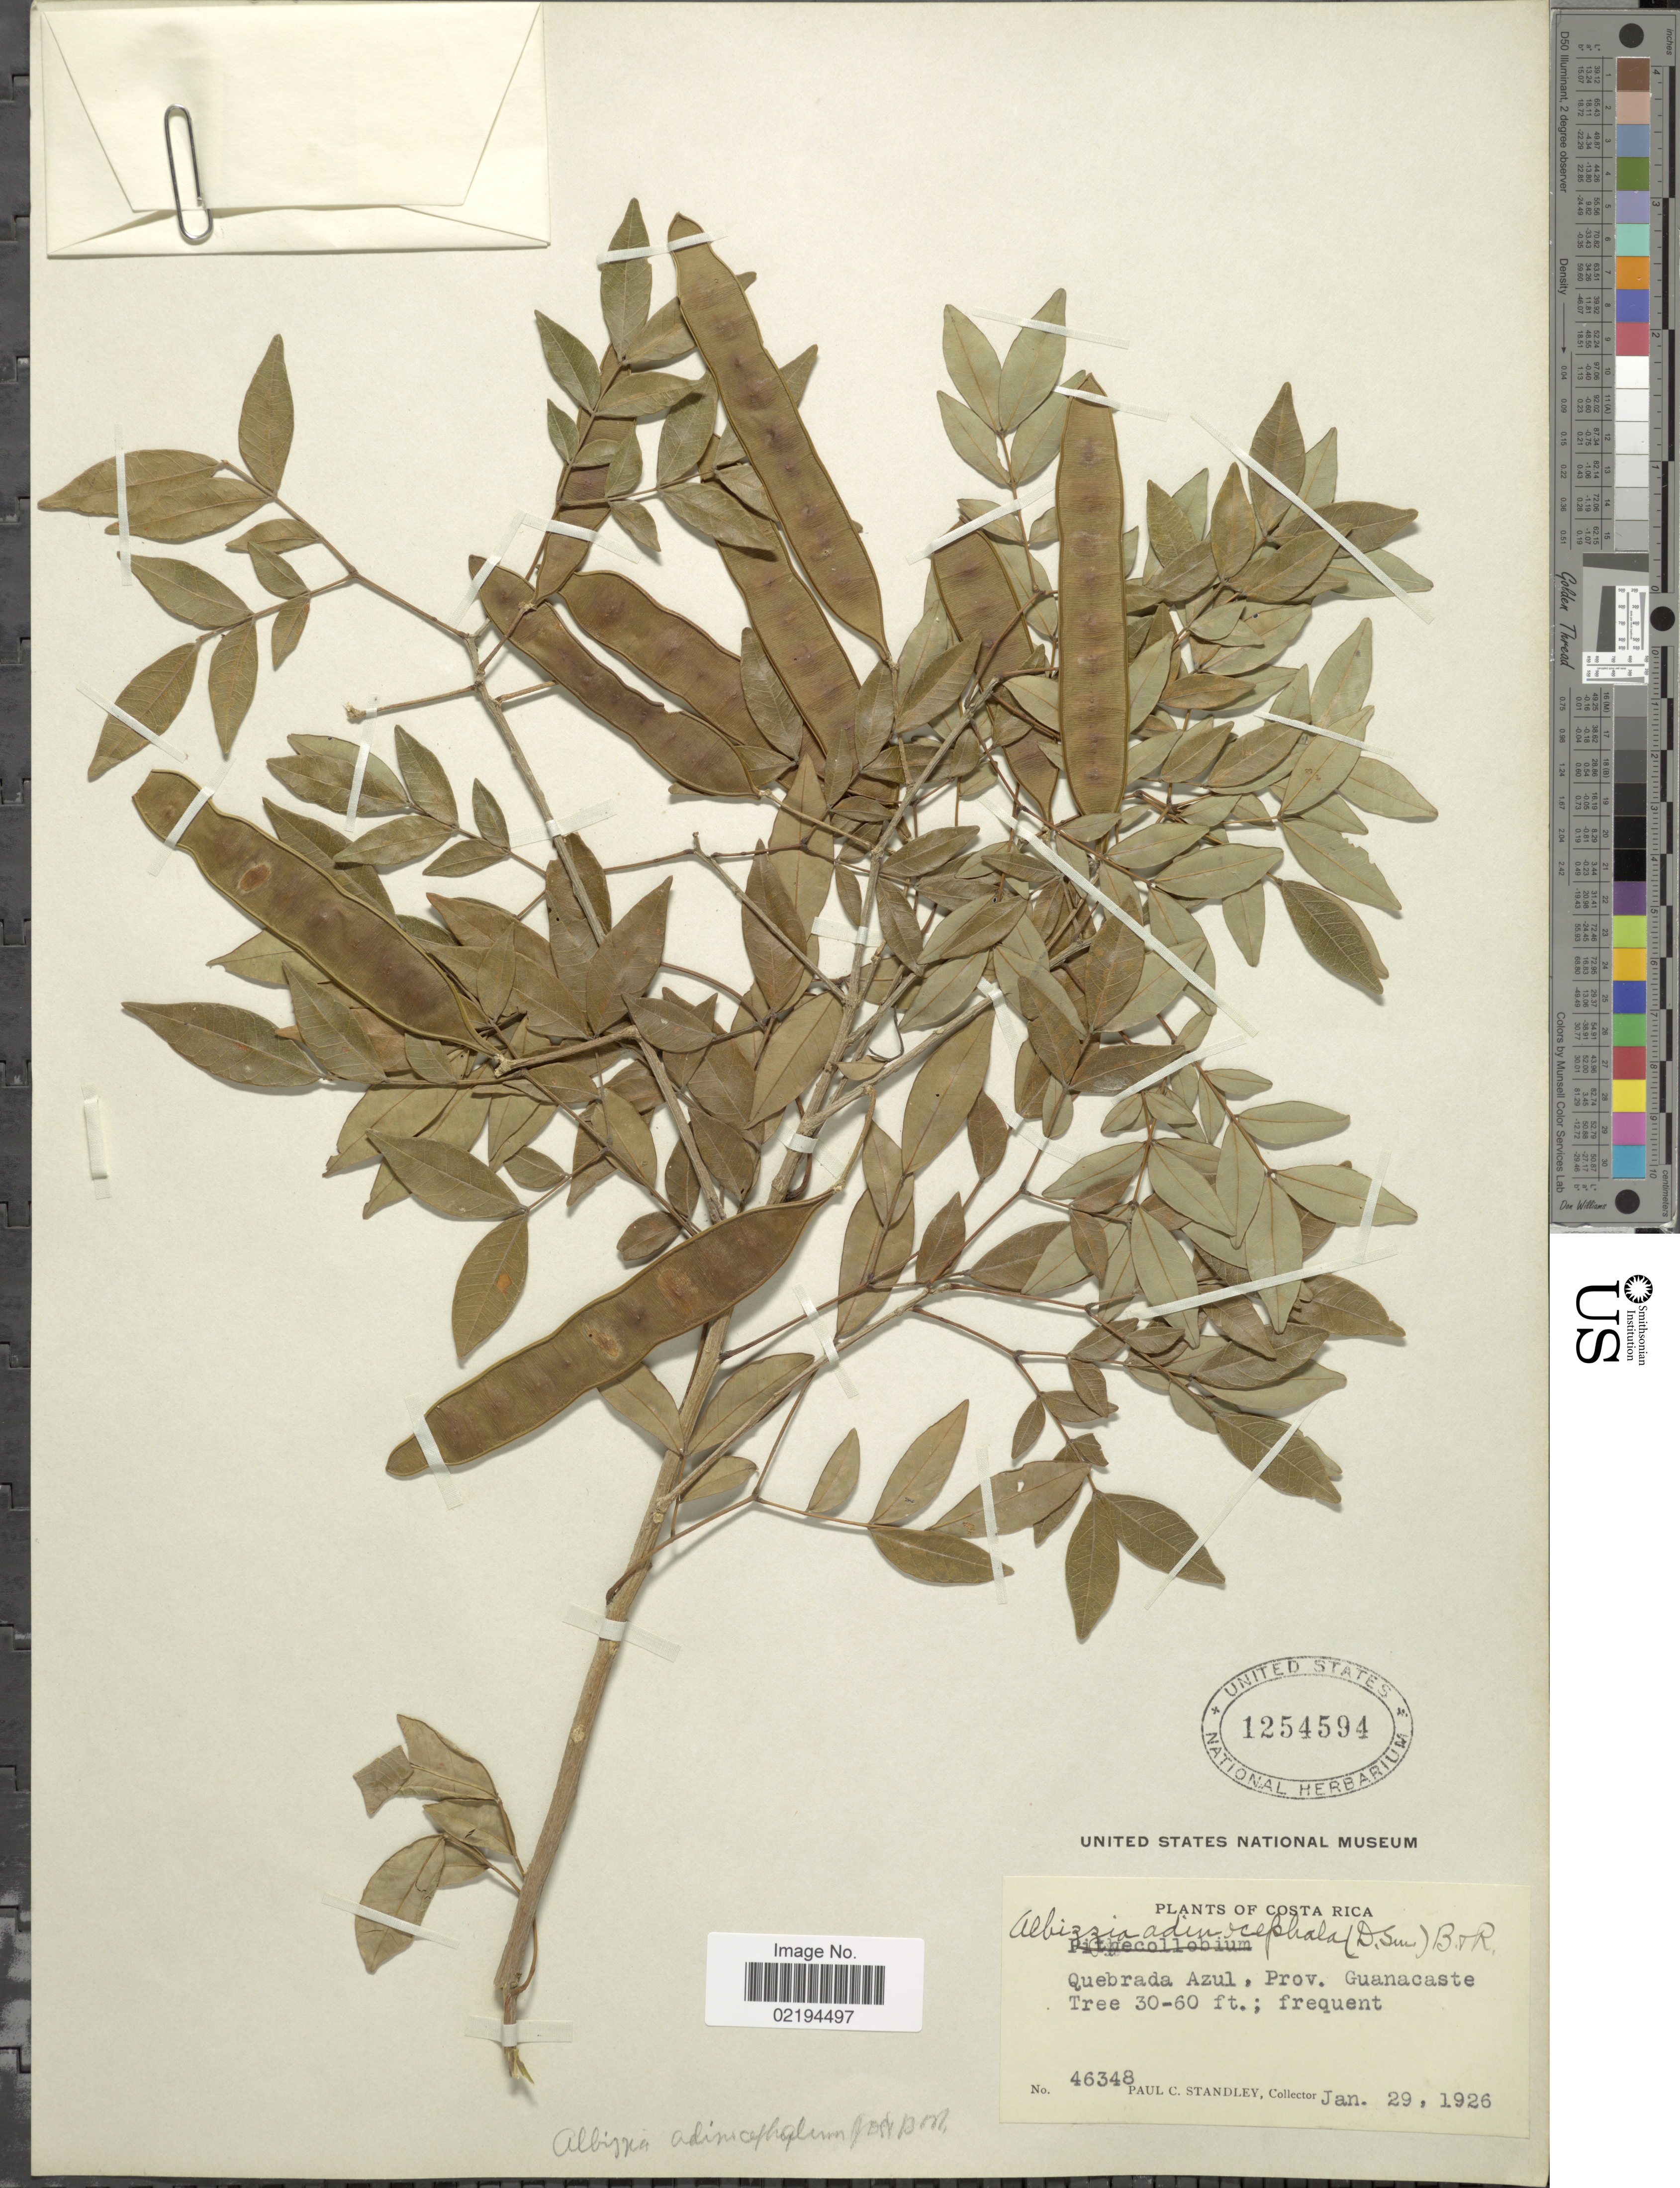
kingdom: Plantae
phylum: Tracheophyta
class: Magnoliopsida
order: Fabales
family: Fabaceae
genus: Pseudalbizzia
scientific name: Pseudalbizzia adinocephala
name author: (Donn. Sm.) Koenen & Duno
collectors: P. C. Standley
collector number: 46348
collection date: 1926-01-29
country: Costa Rica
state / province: Guanacaste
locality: Quebrada Azul.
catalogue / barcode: US 1254594